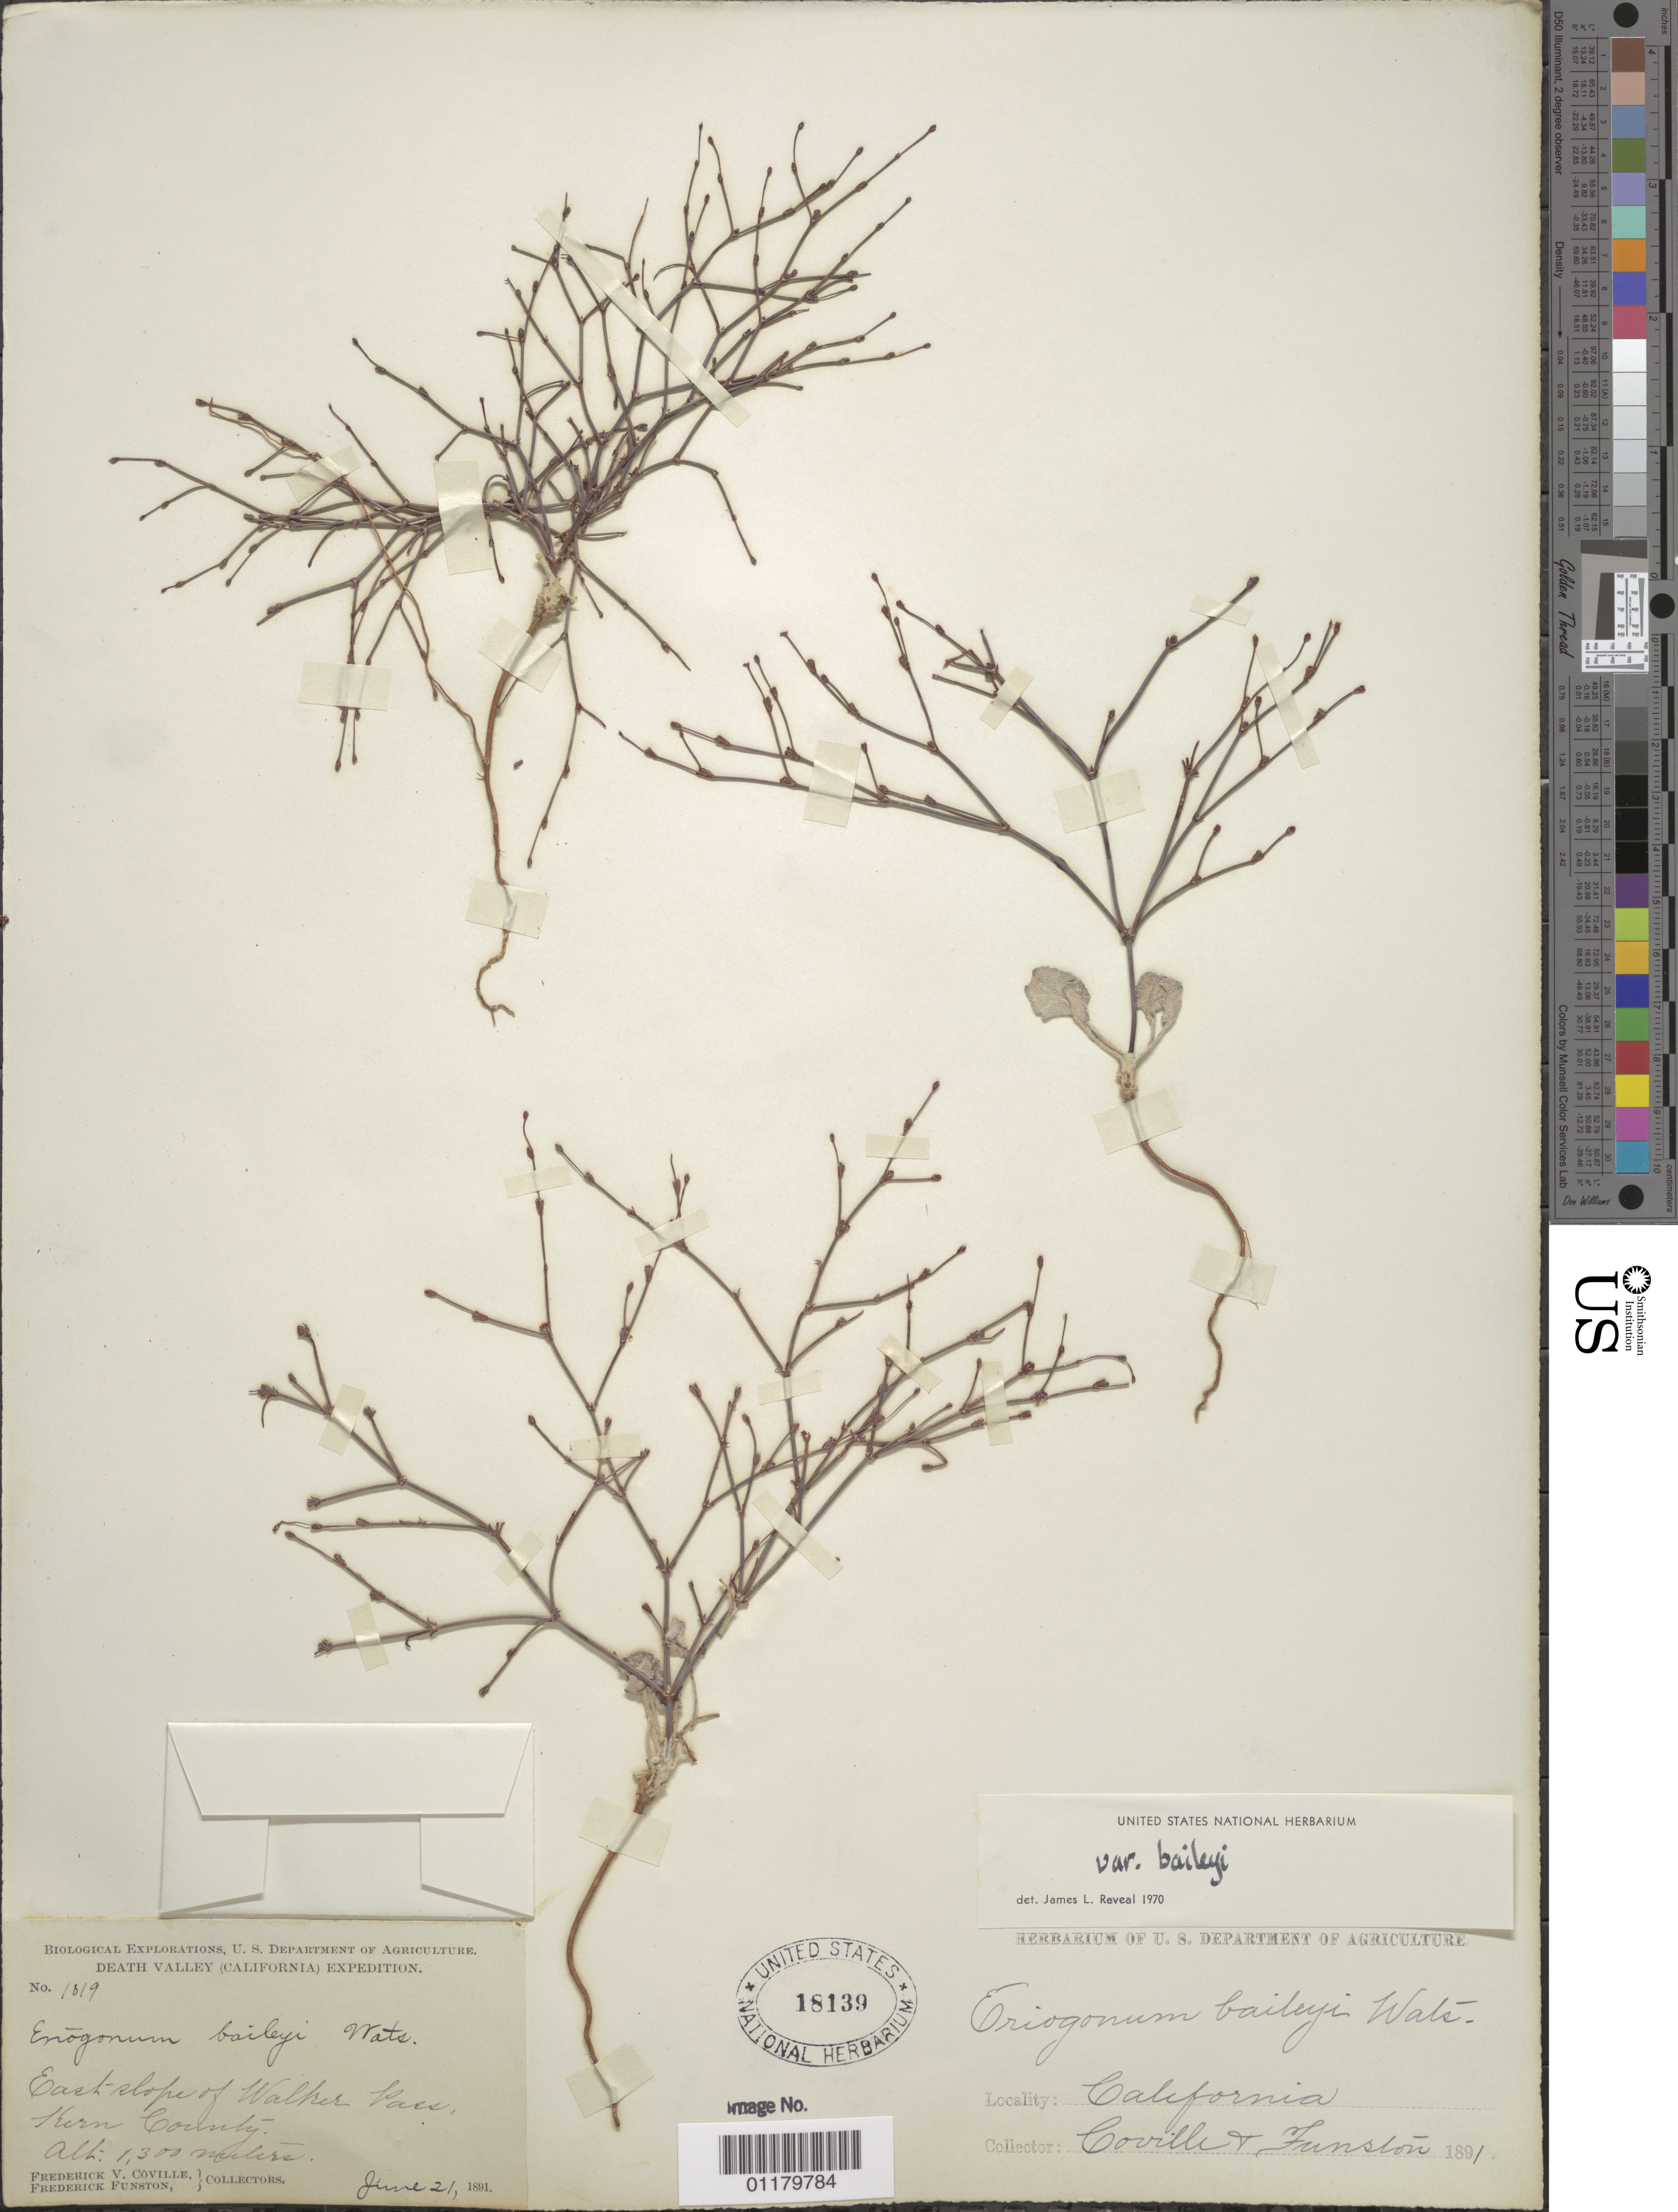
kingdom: Plantae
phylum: Tracheophyta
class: Magnoliopsida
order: Caryophyllales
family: Polygonaceae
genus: Eriogonum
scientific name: Eriogonum baileyi var. baileyi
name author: S. Watson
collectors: F. V. Coville & F. Funston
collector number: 1019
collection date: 1891-06-21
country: United States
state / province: California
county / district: Kern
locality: East slope of Walker Pass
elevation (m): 1300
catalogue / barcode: US 18139